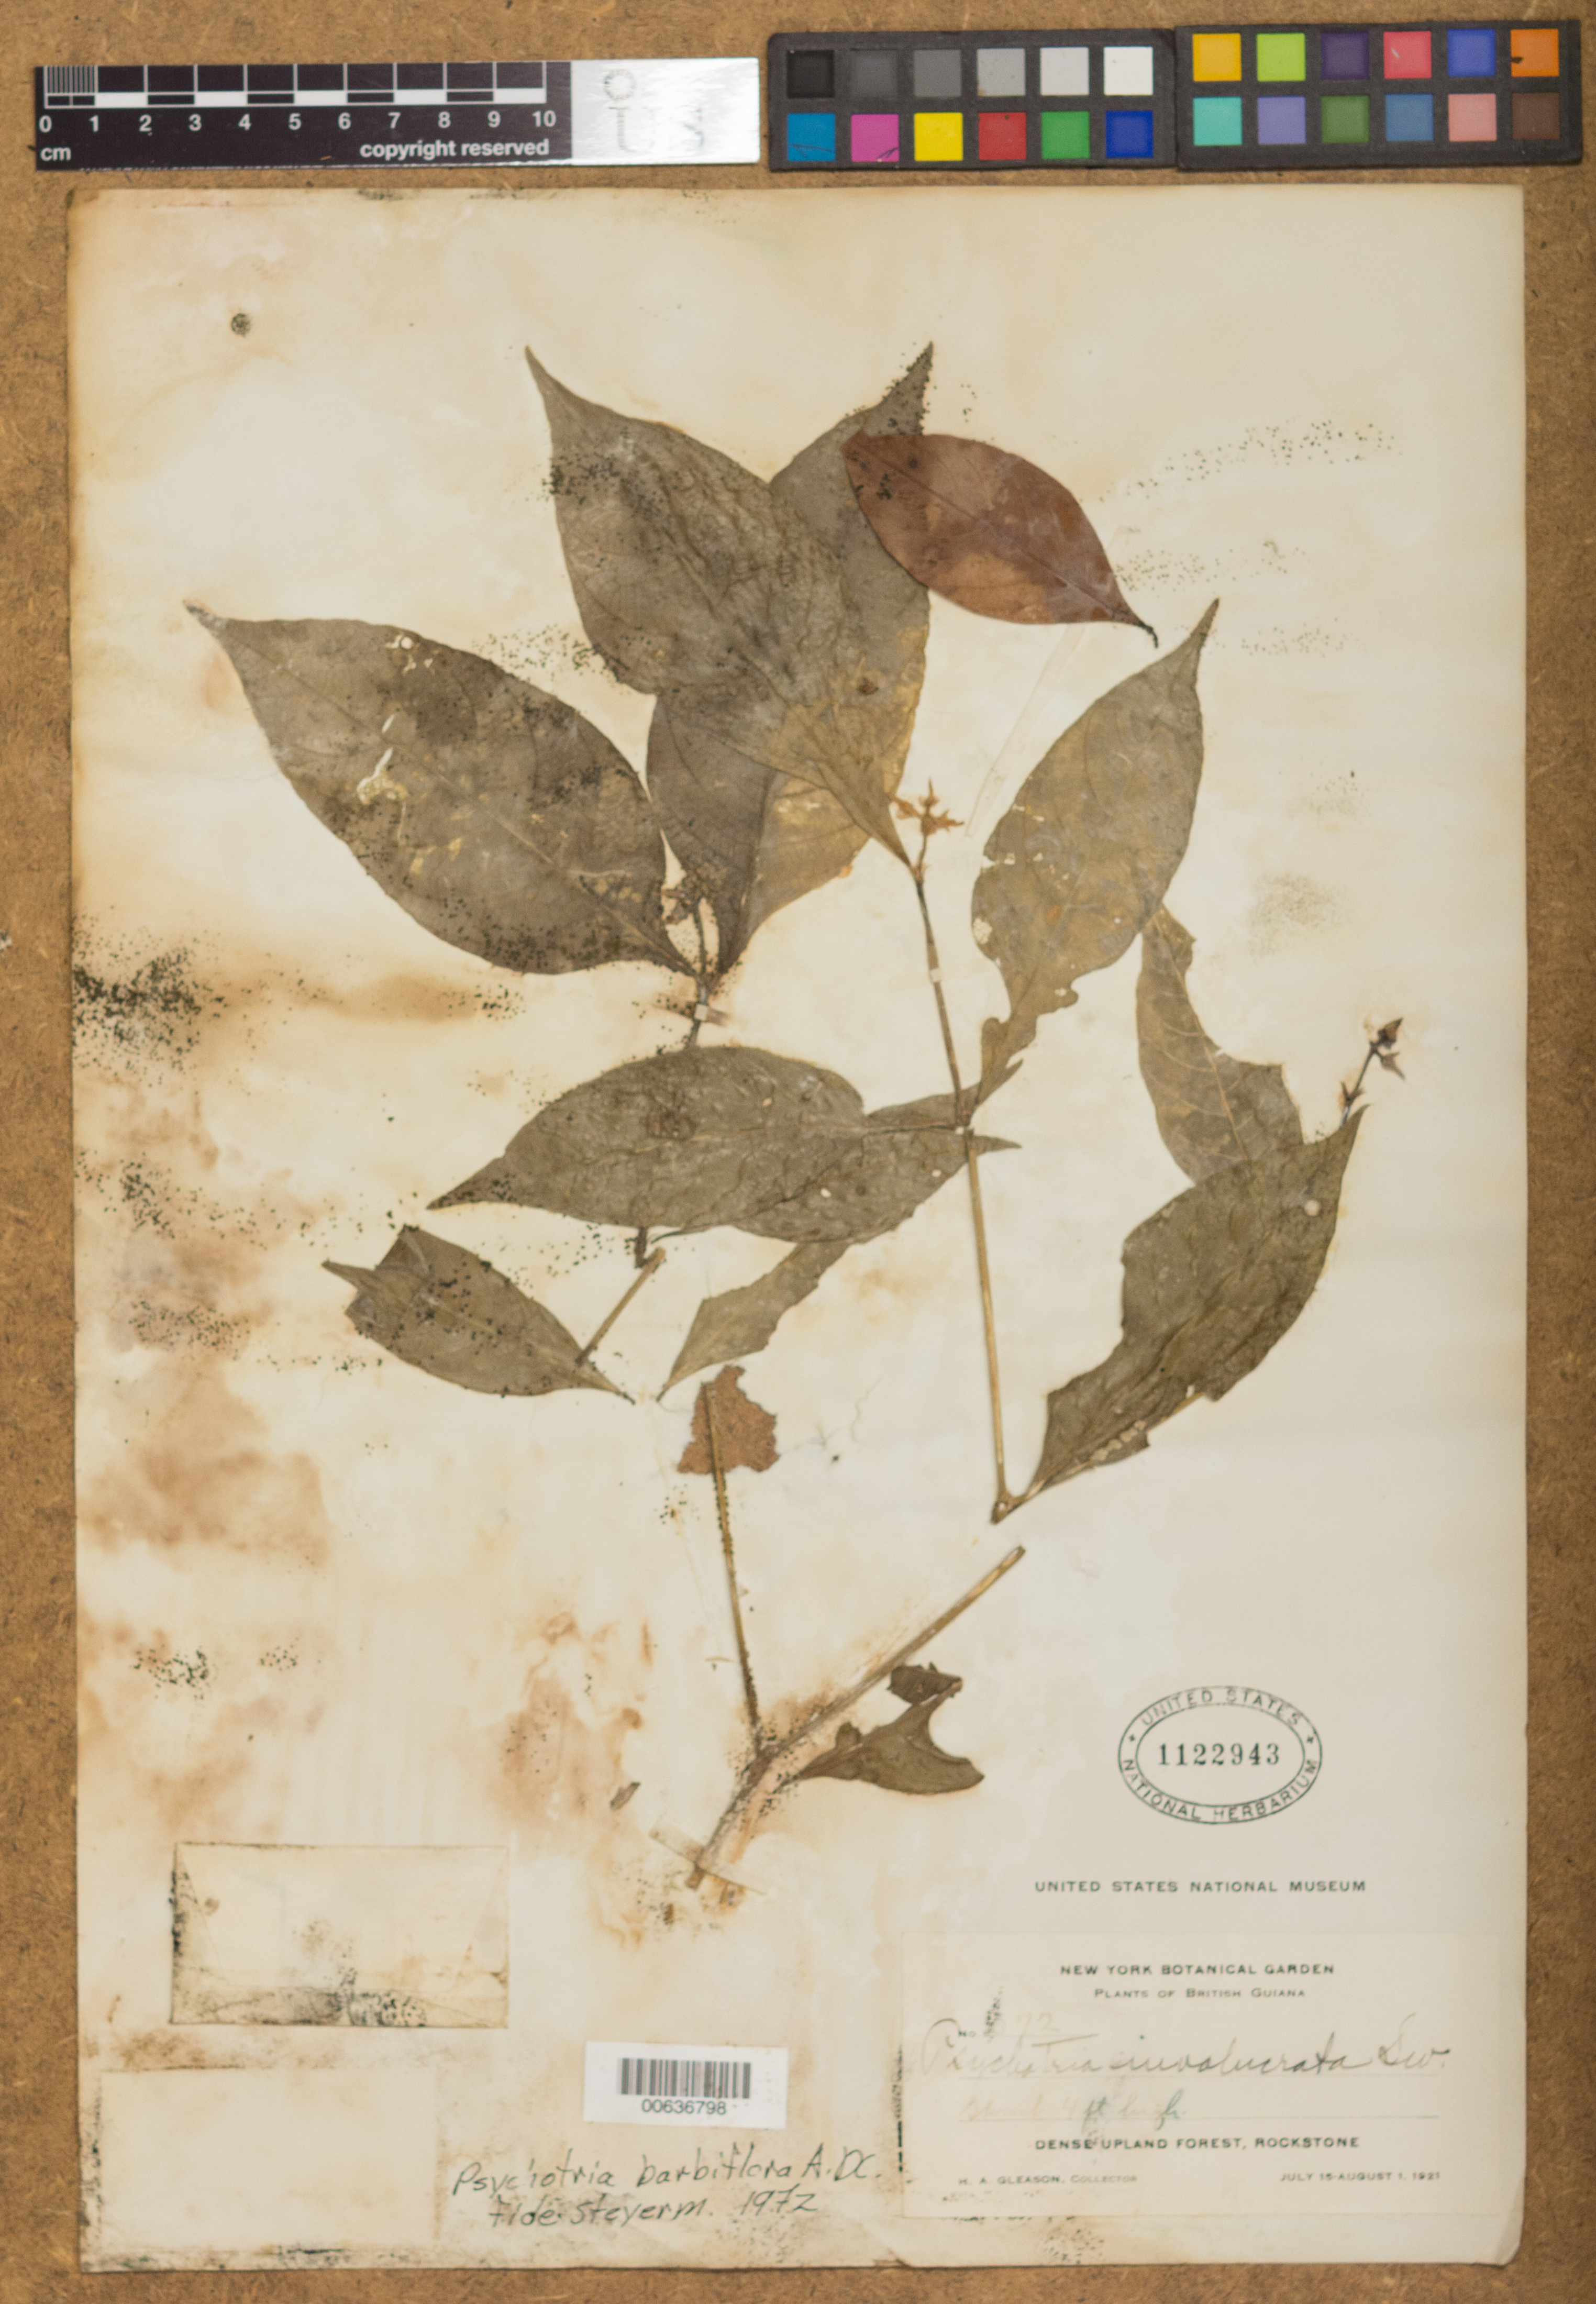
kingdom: Plantae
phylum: Tracheophyta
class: Magnoliopsida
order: Gentianales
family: Rubiaceae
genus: Psychotria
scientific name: Psychotria barbiflora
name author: DC.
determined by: Steyermark, Julian A., (VEN)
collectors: H. A. Gleason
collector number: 572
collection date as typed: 15-Jul-21 to 1-Aug-21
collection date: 1921-07-15/1921-08-01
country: Guyana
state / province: U. Demerara-Berbice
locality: Rockstone, in and about the village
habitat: Dense upland forest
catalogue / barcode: US 1122943